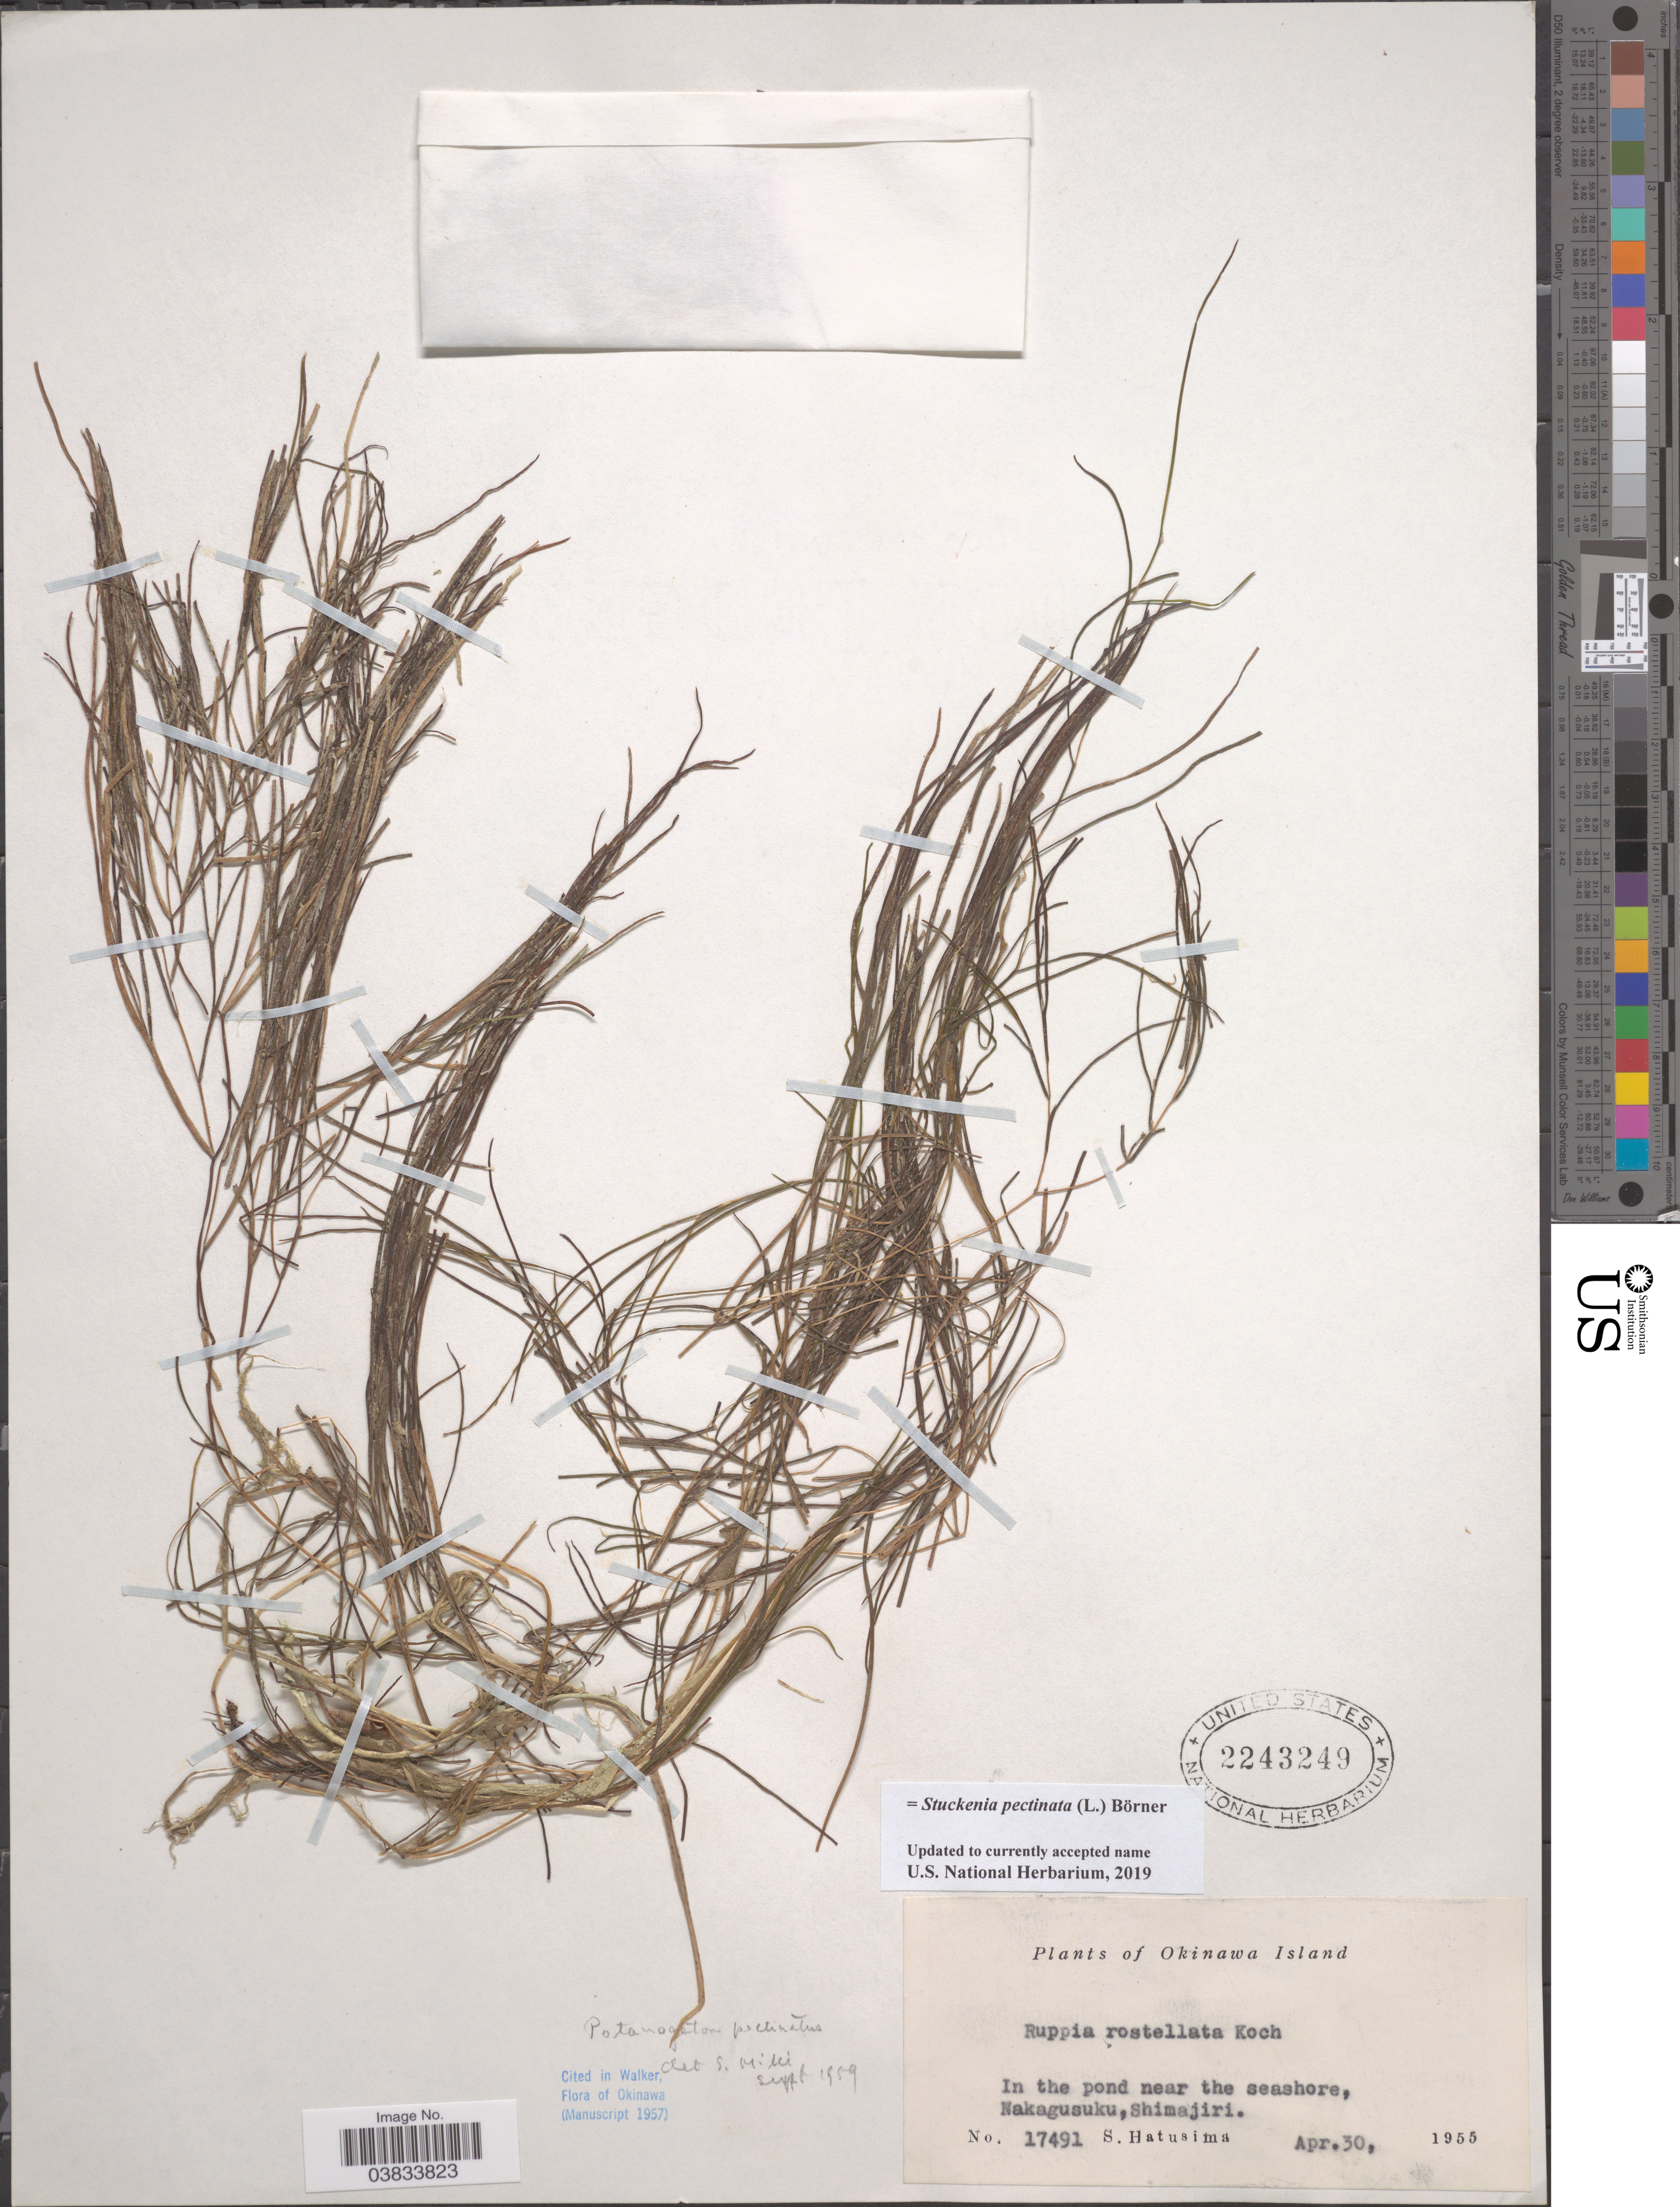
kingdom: Plantae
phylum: Tracheophyta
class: Liliopsida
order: Alismatales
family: Potamogetonaceae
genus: Stuckenia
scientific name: Stuckenia pectinata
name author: (L.) Börner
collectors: S. Hatusima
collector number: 17491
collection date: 1955-04-30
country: Japan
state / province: Okinawa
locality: Okinawa Island. In the pond near the seashore, Nakagusuku, Shimajiri.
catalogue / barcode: US 2243249